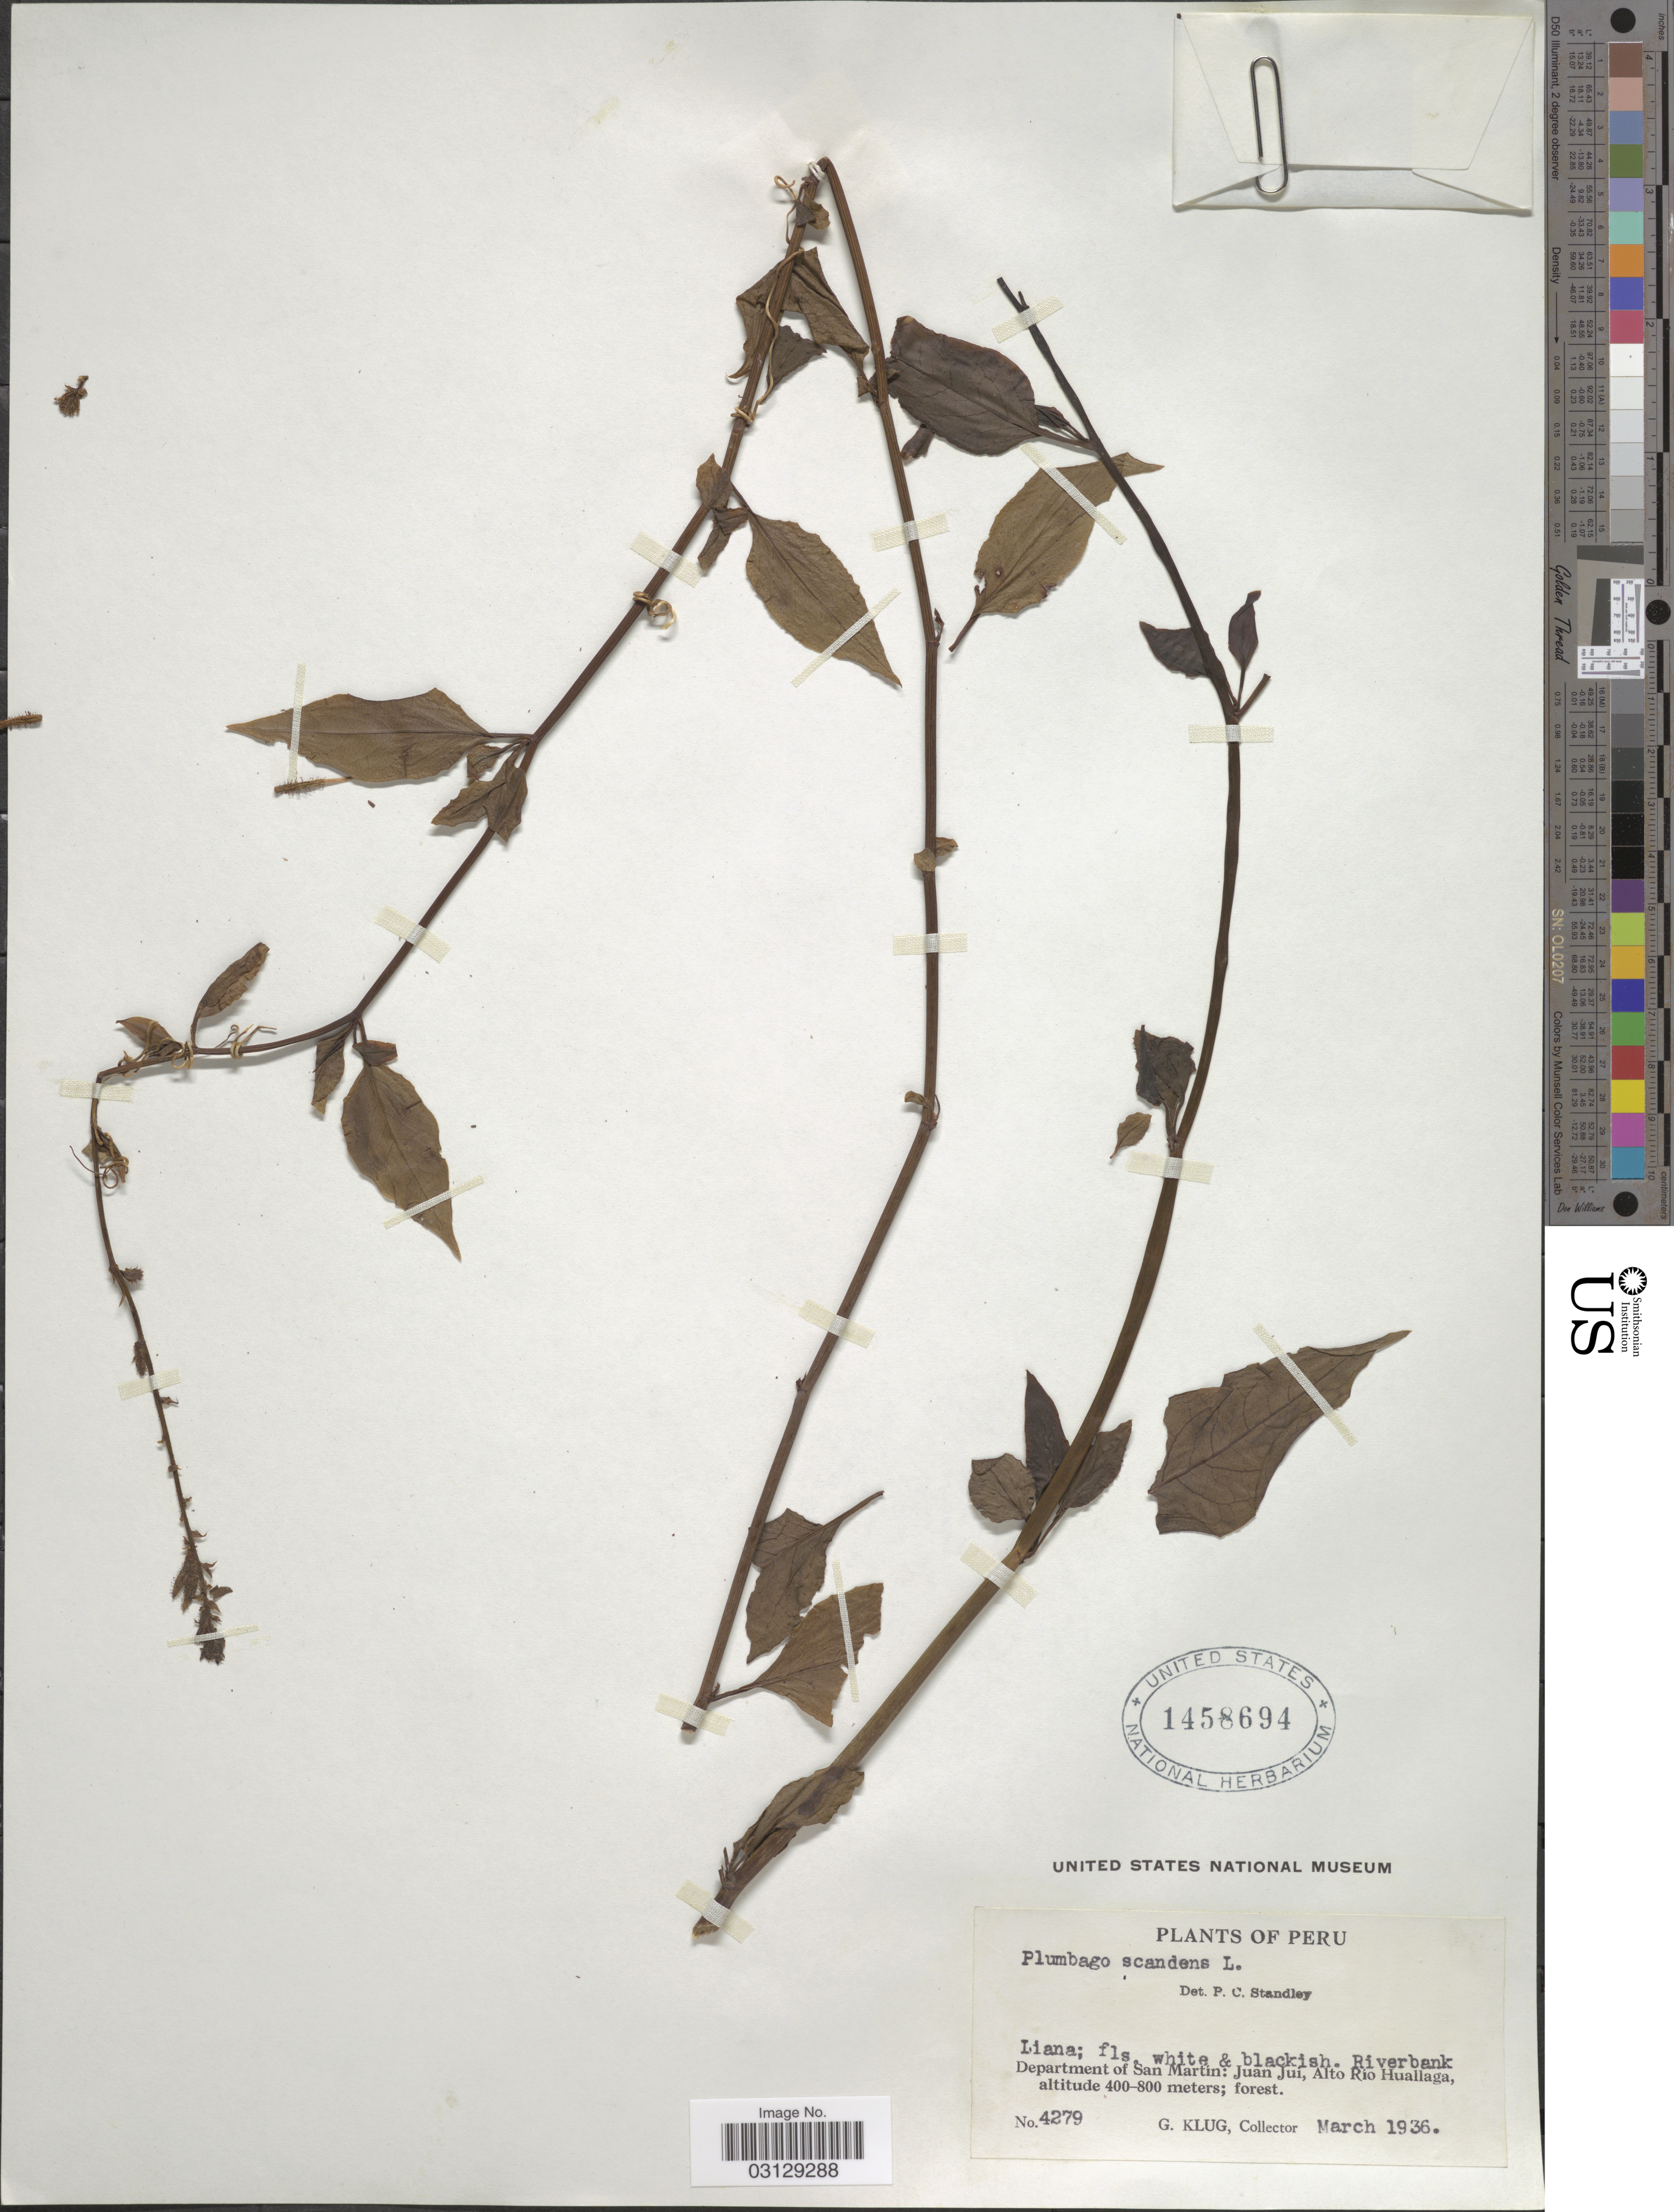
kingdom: Plantae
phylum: Tracheophyta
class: Magnoliopsida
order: Caryophyllales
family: Plumbaginaceae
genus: Plumbago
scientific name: Plumbago scandens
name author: L.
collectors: G. Klug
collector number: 4279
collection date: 1936-03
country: Peru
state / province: San Martín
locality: Department of San Martín: Juan Jui, Alto Río Huallaga.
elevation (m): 400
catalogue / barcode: US 1458694